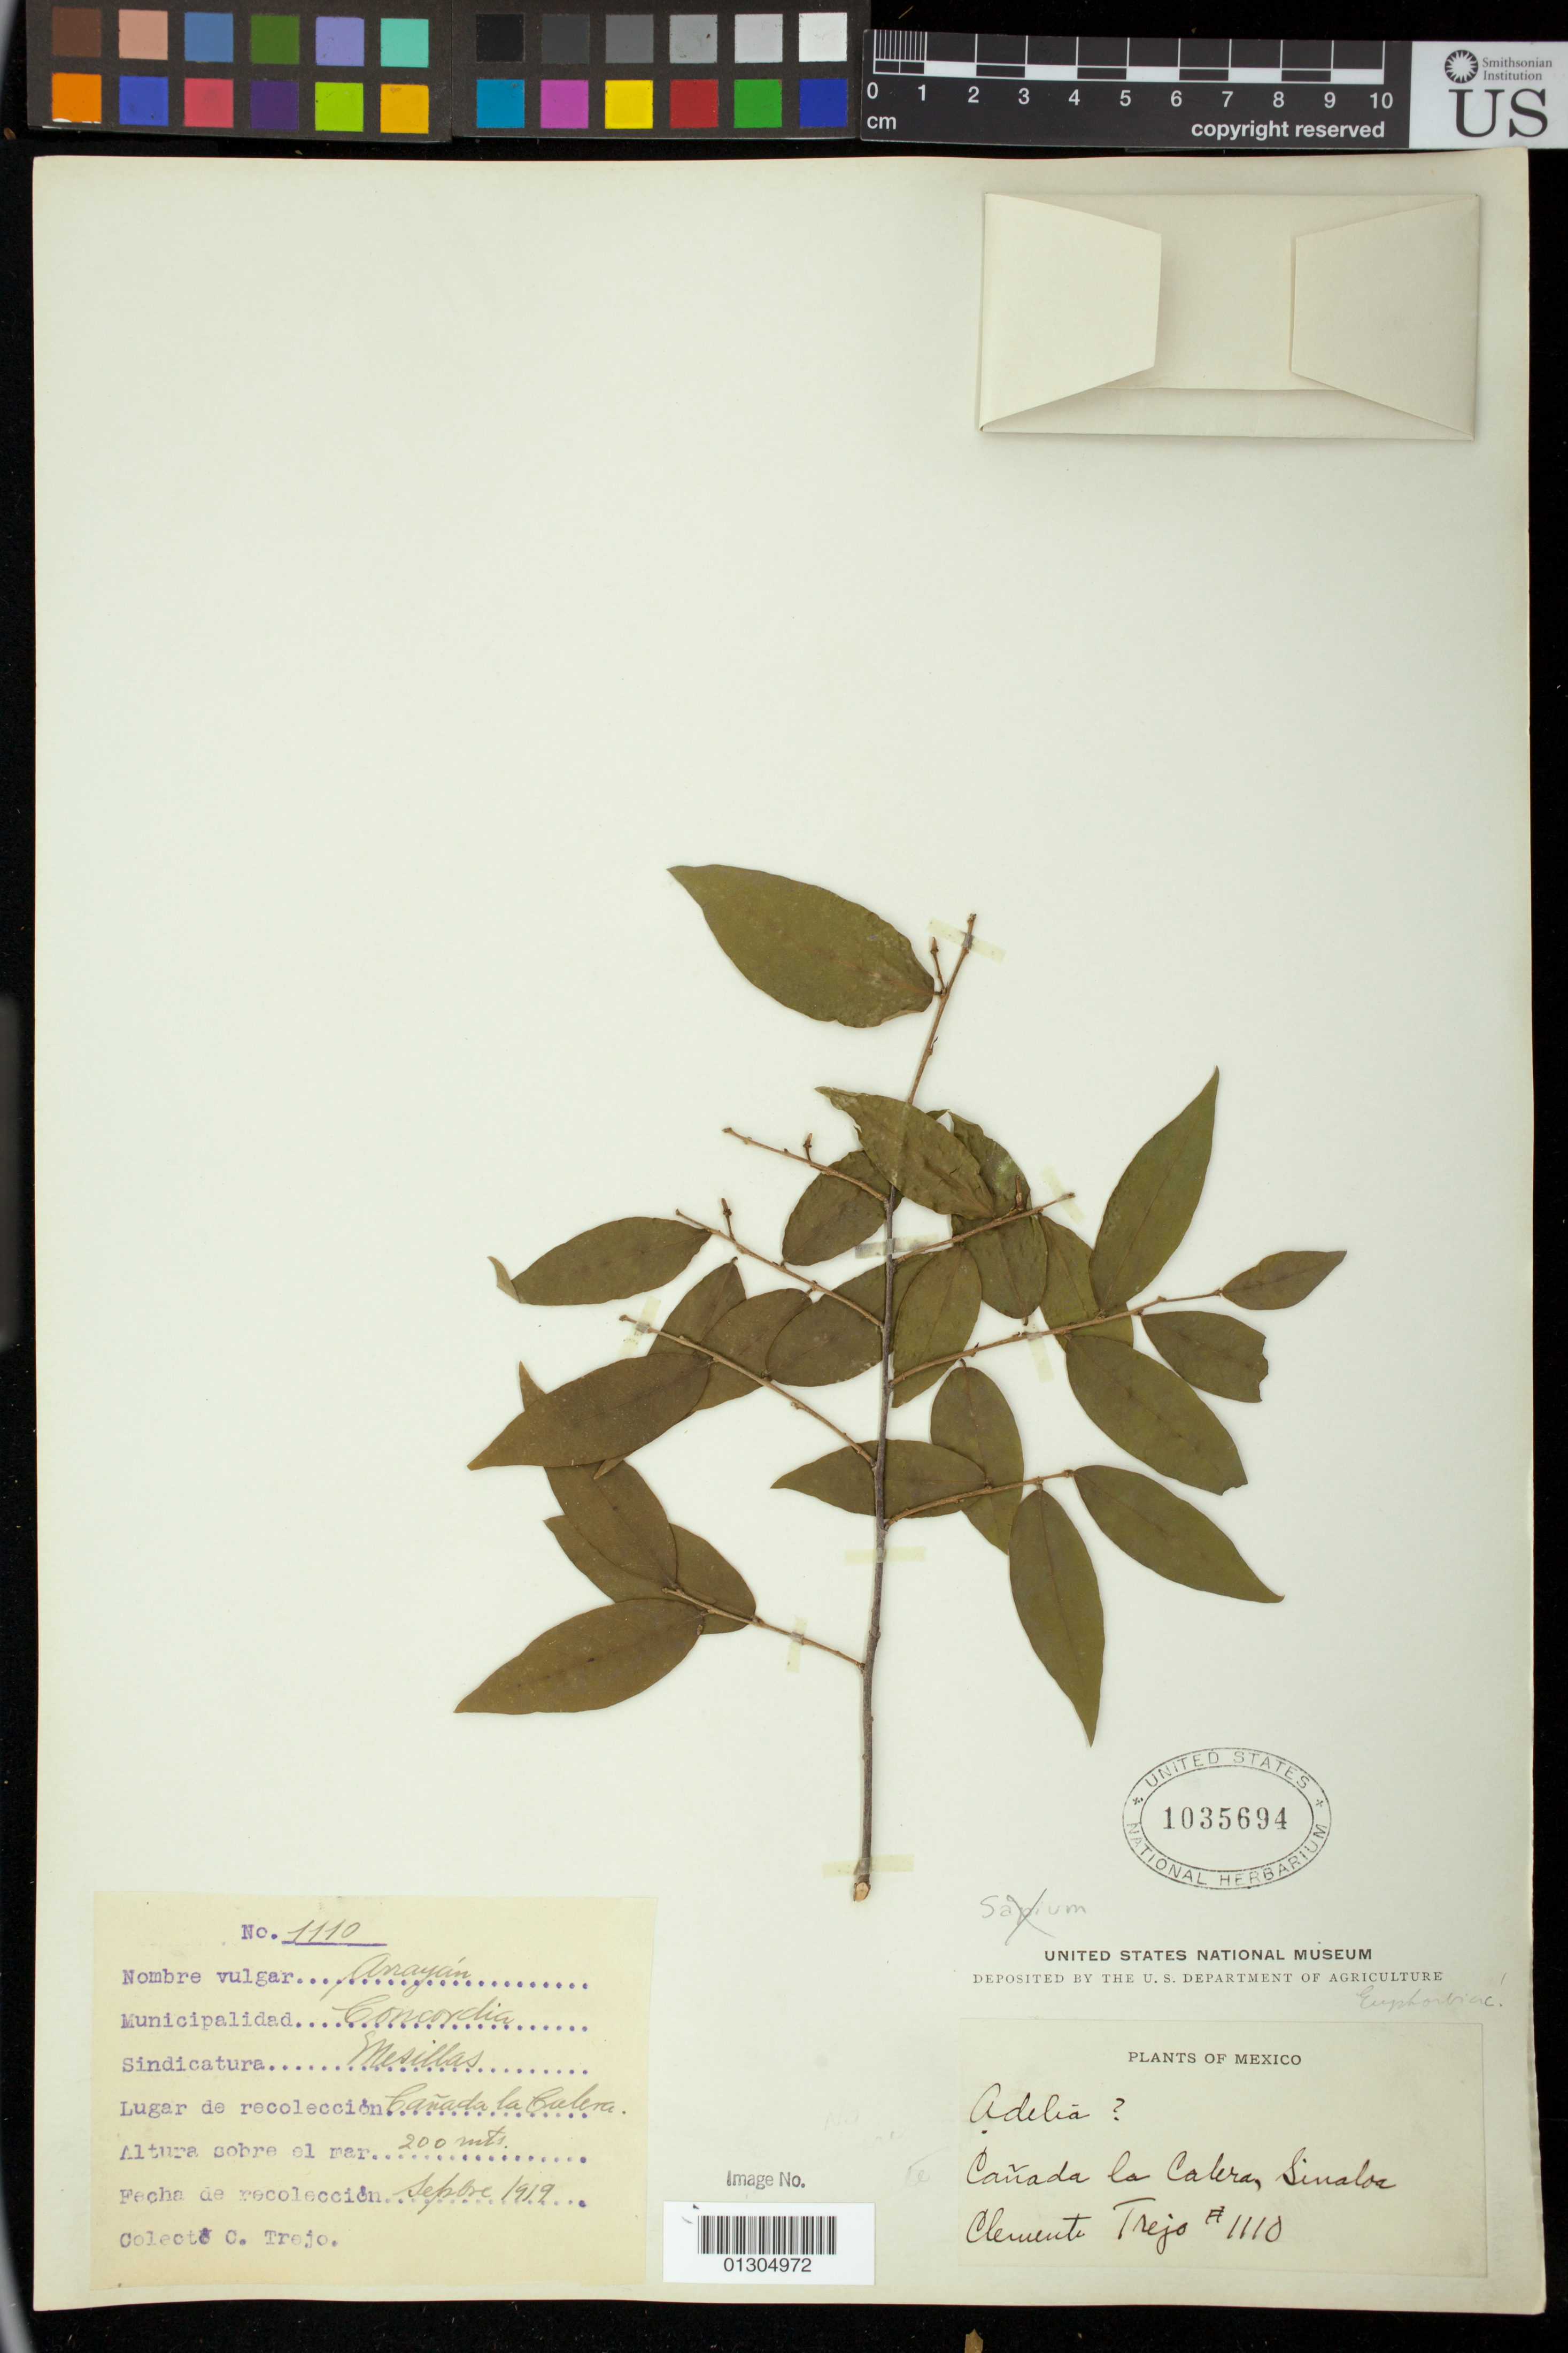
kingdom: Plantae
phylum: Tracheophyta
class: Magnoliopsida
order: Malpighiales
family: Phyllanthaceae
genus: Savia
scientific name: Savia sp.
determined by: Londoño-Echeverri, Y.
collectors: C. Trejo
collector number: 1110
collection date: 1919-09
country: México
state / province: Sinaloa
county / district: Concordia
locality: Mesillas, Canada la Calera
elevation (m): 200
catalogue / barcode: US 1035694